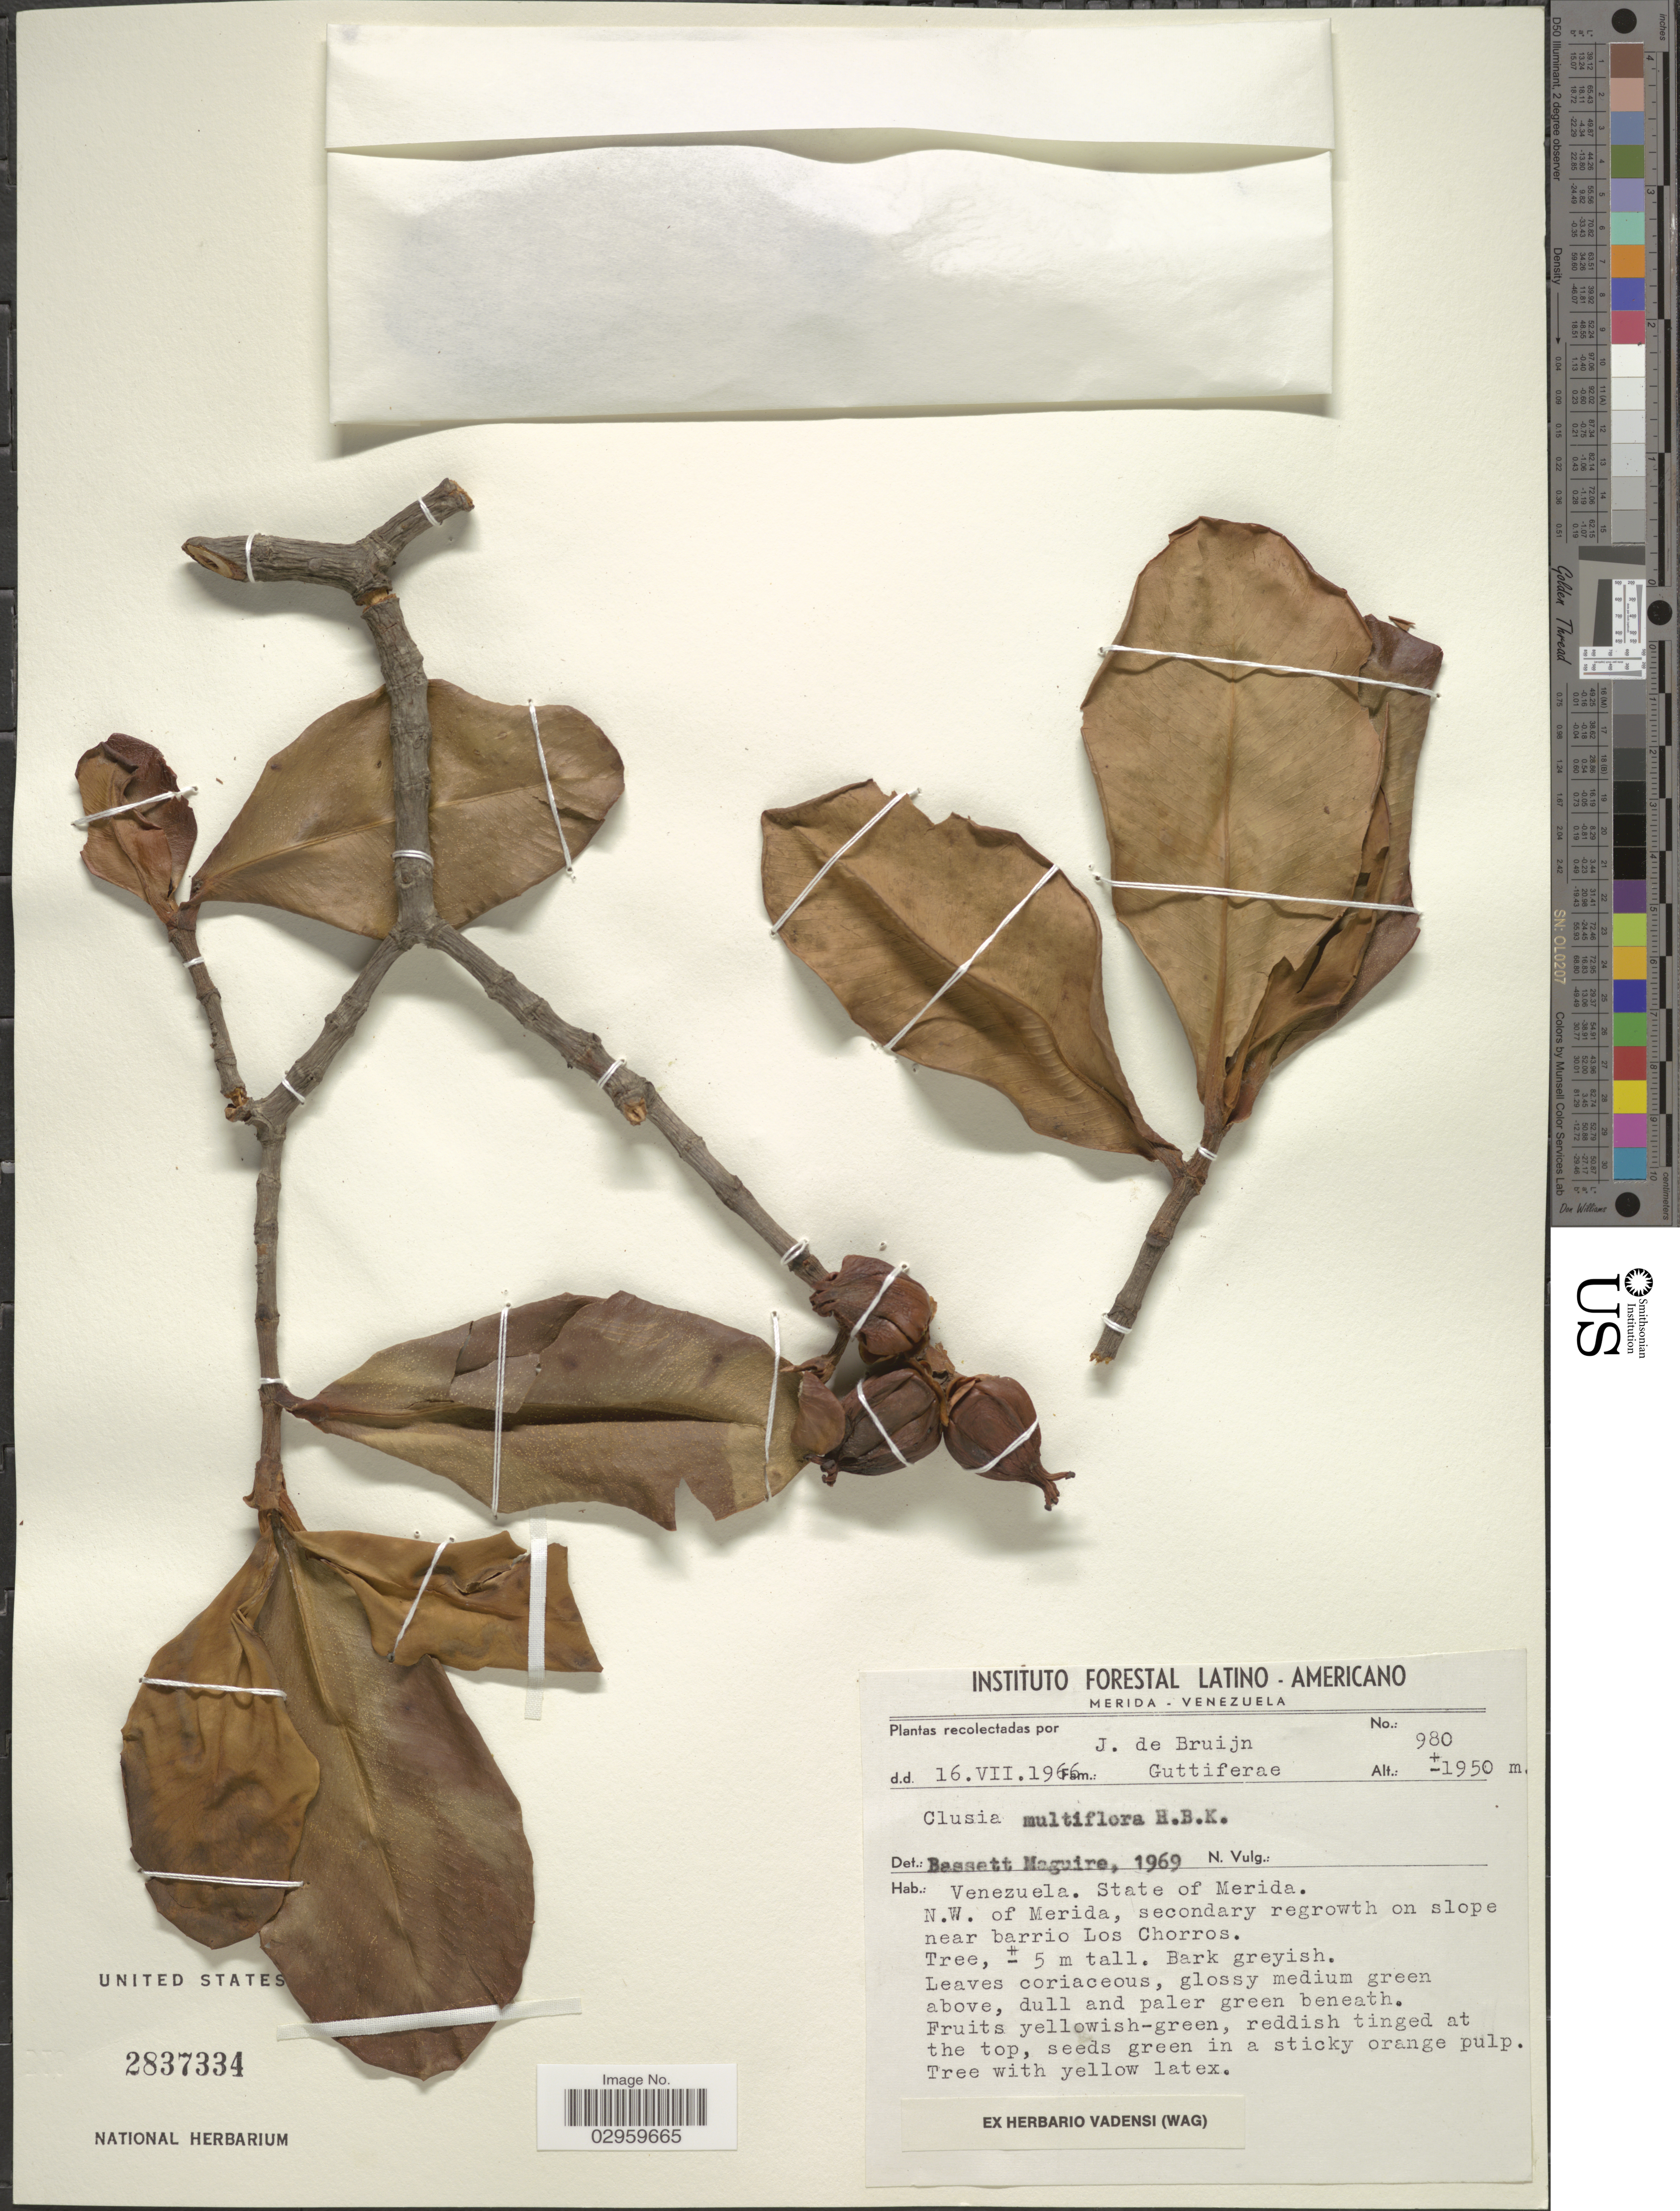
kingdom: Plantae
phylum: Tracheophyta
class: Magnoliopsida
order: Malpighiales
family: Clusiaceae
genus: Clusia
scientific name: Clusia multiflora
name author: Kunth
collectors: J. Bruijn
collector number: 980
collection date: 1966-07-16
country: Venezuela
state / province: Mérida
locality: N.W. of Merida, secondary regrowth on slope near barrio Los Chorros.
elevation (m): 1950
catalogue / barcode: US 2837334